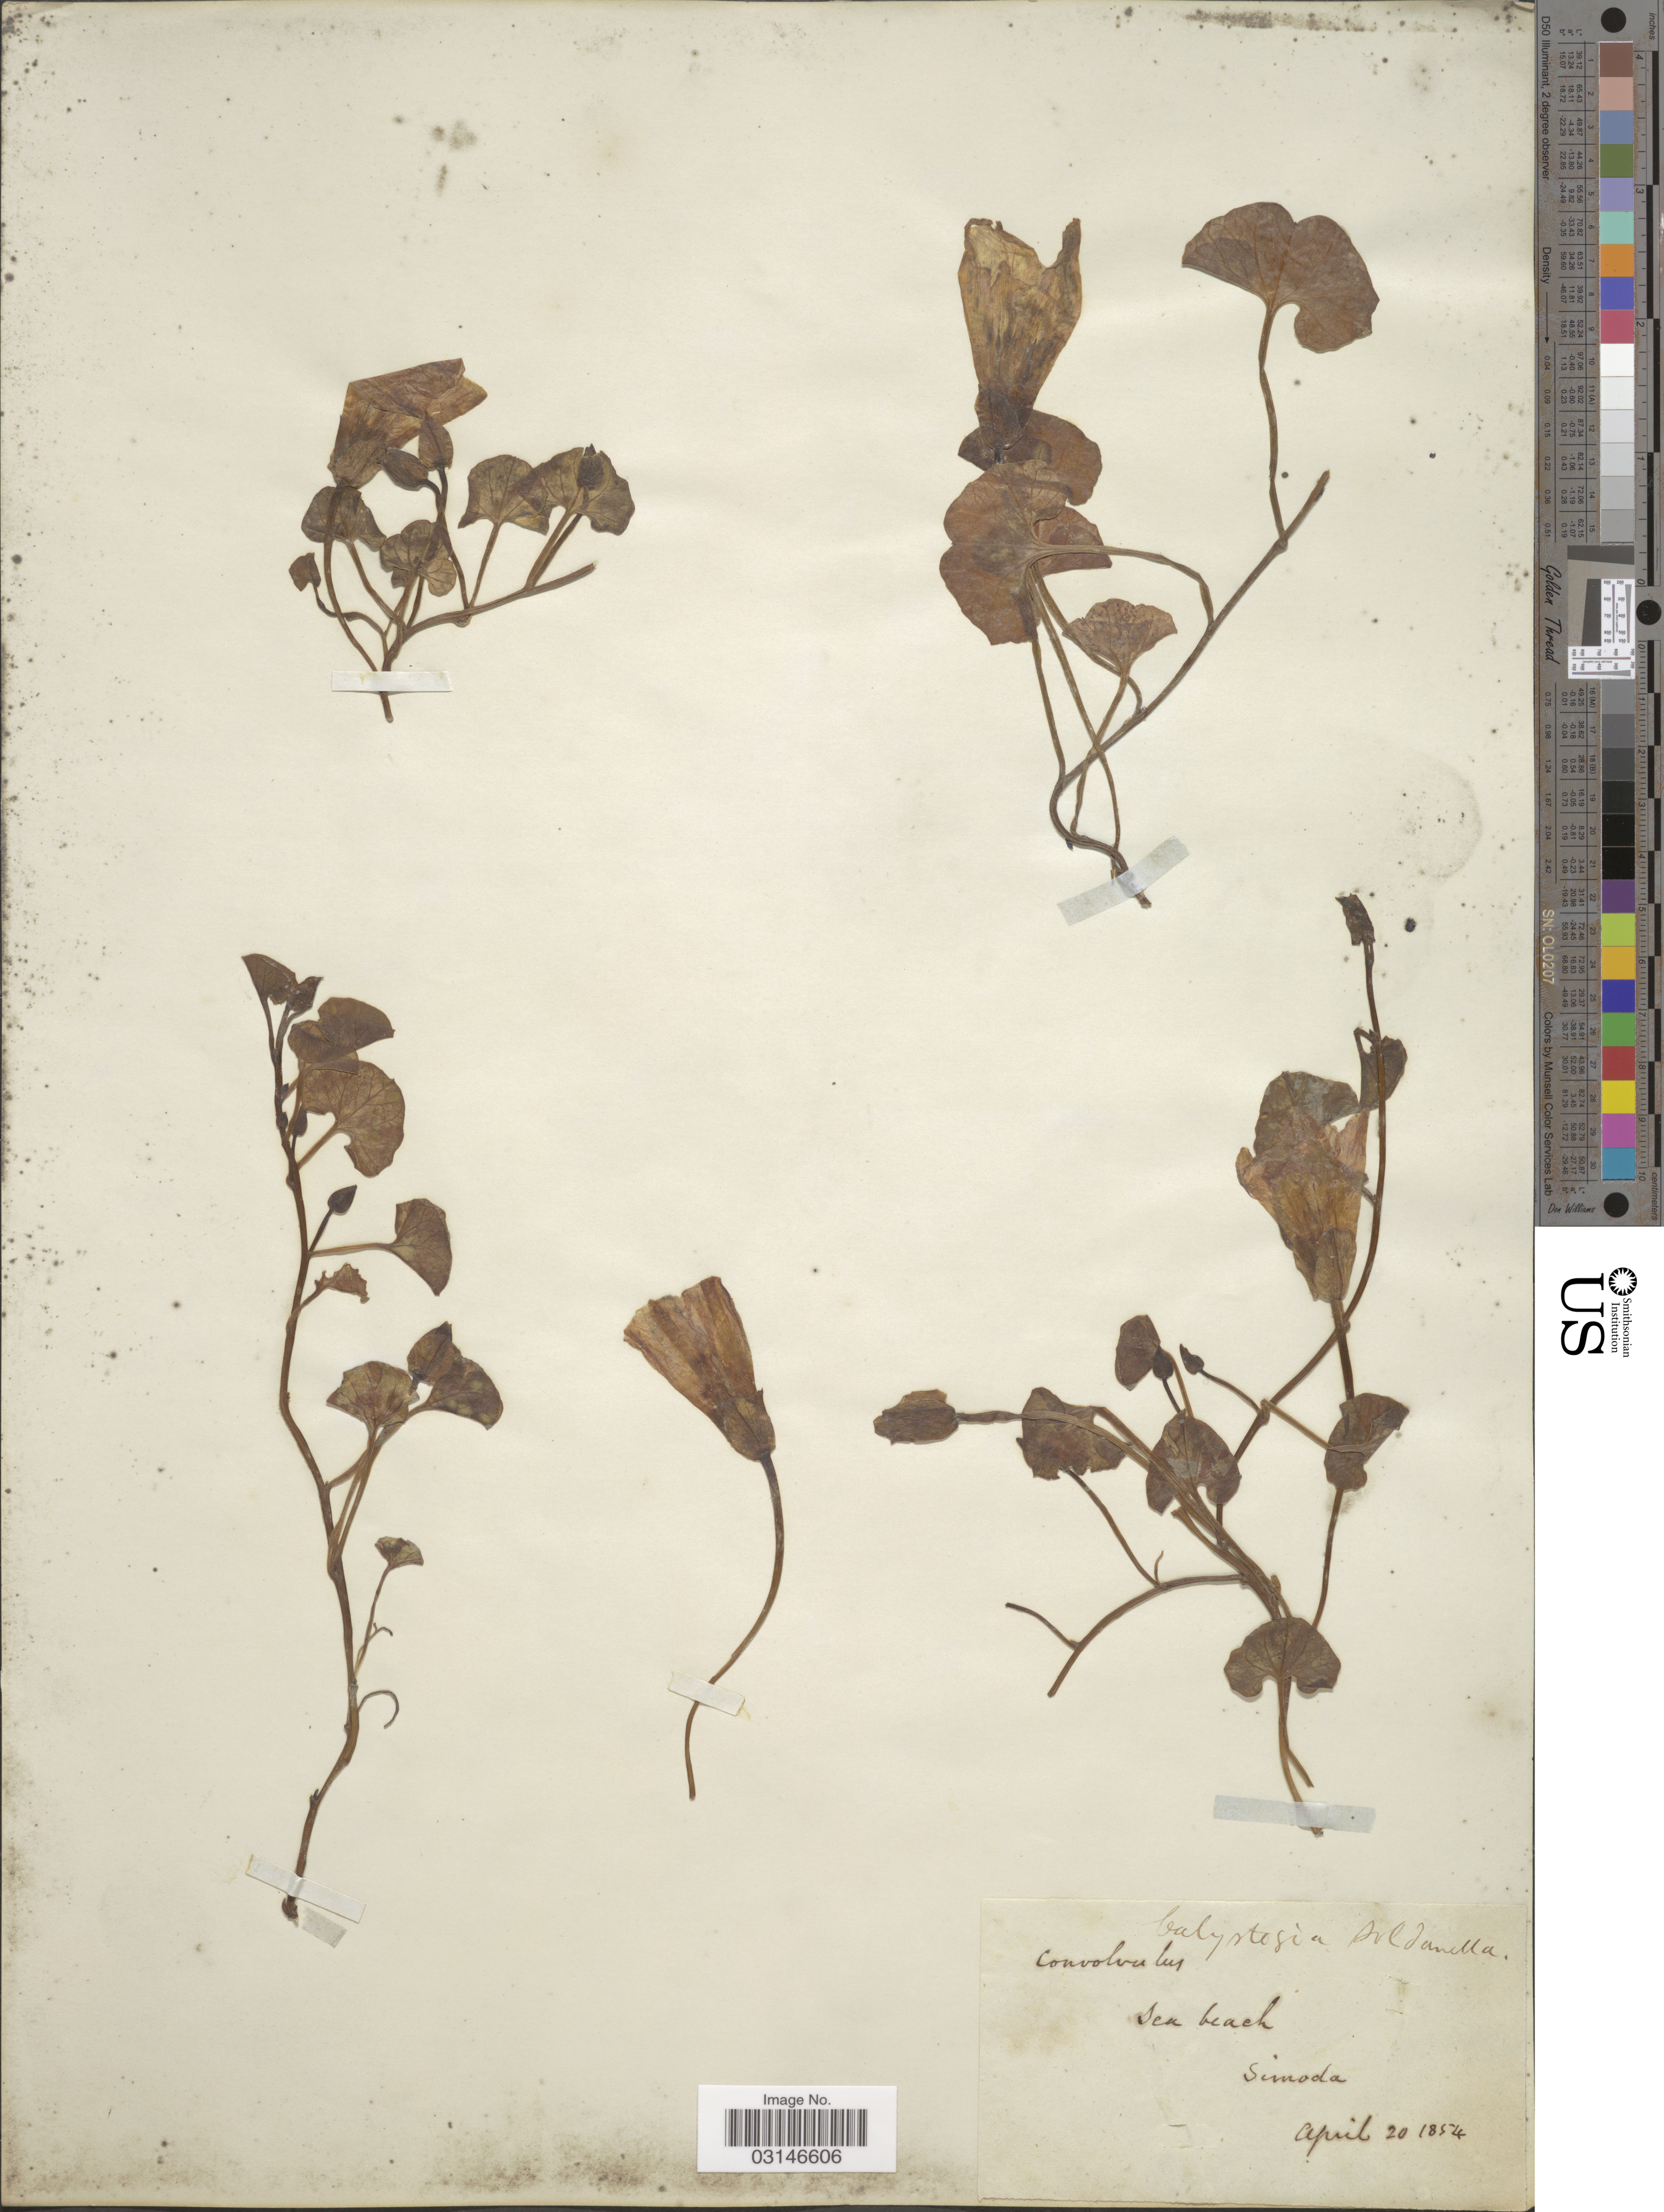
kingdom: Plantae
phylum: Tracheophyta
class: Magnoliopsida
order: Solanales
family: Convolvulaceae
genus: Calystegia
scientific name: Calystegia soldanella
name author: (L.) R. Br.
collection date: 1854-04-20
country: Japan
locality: Sen beach. Simoda.